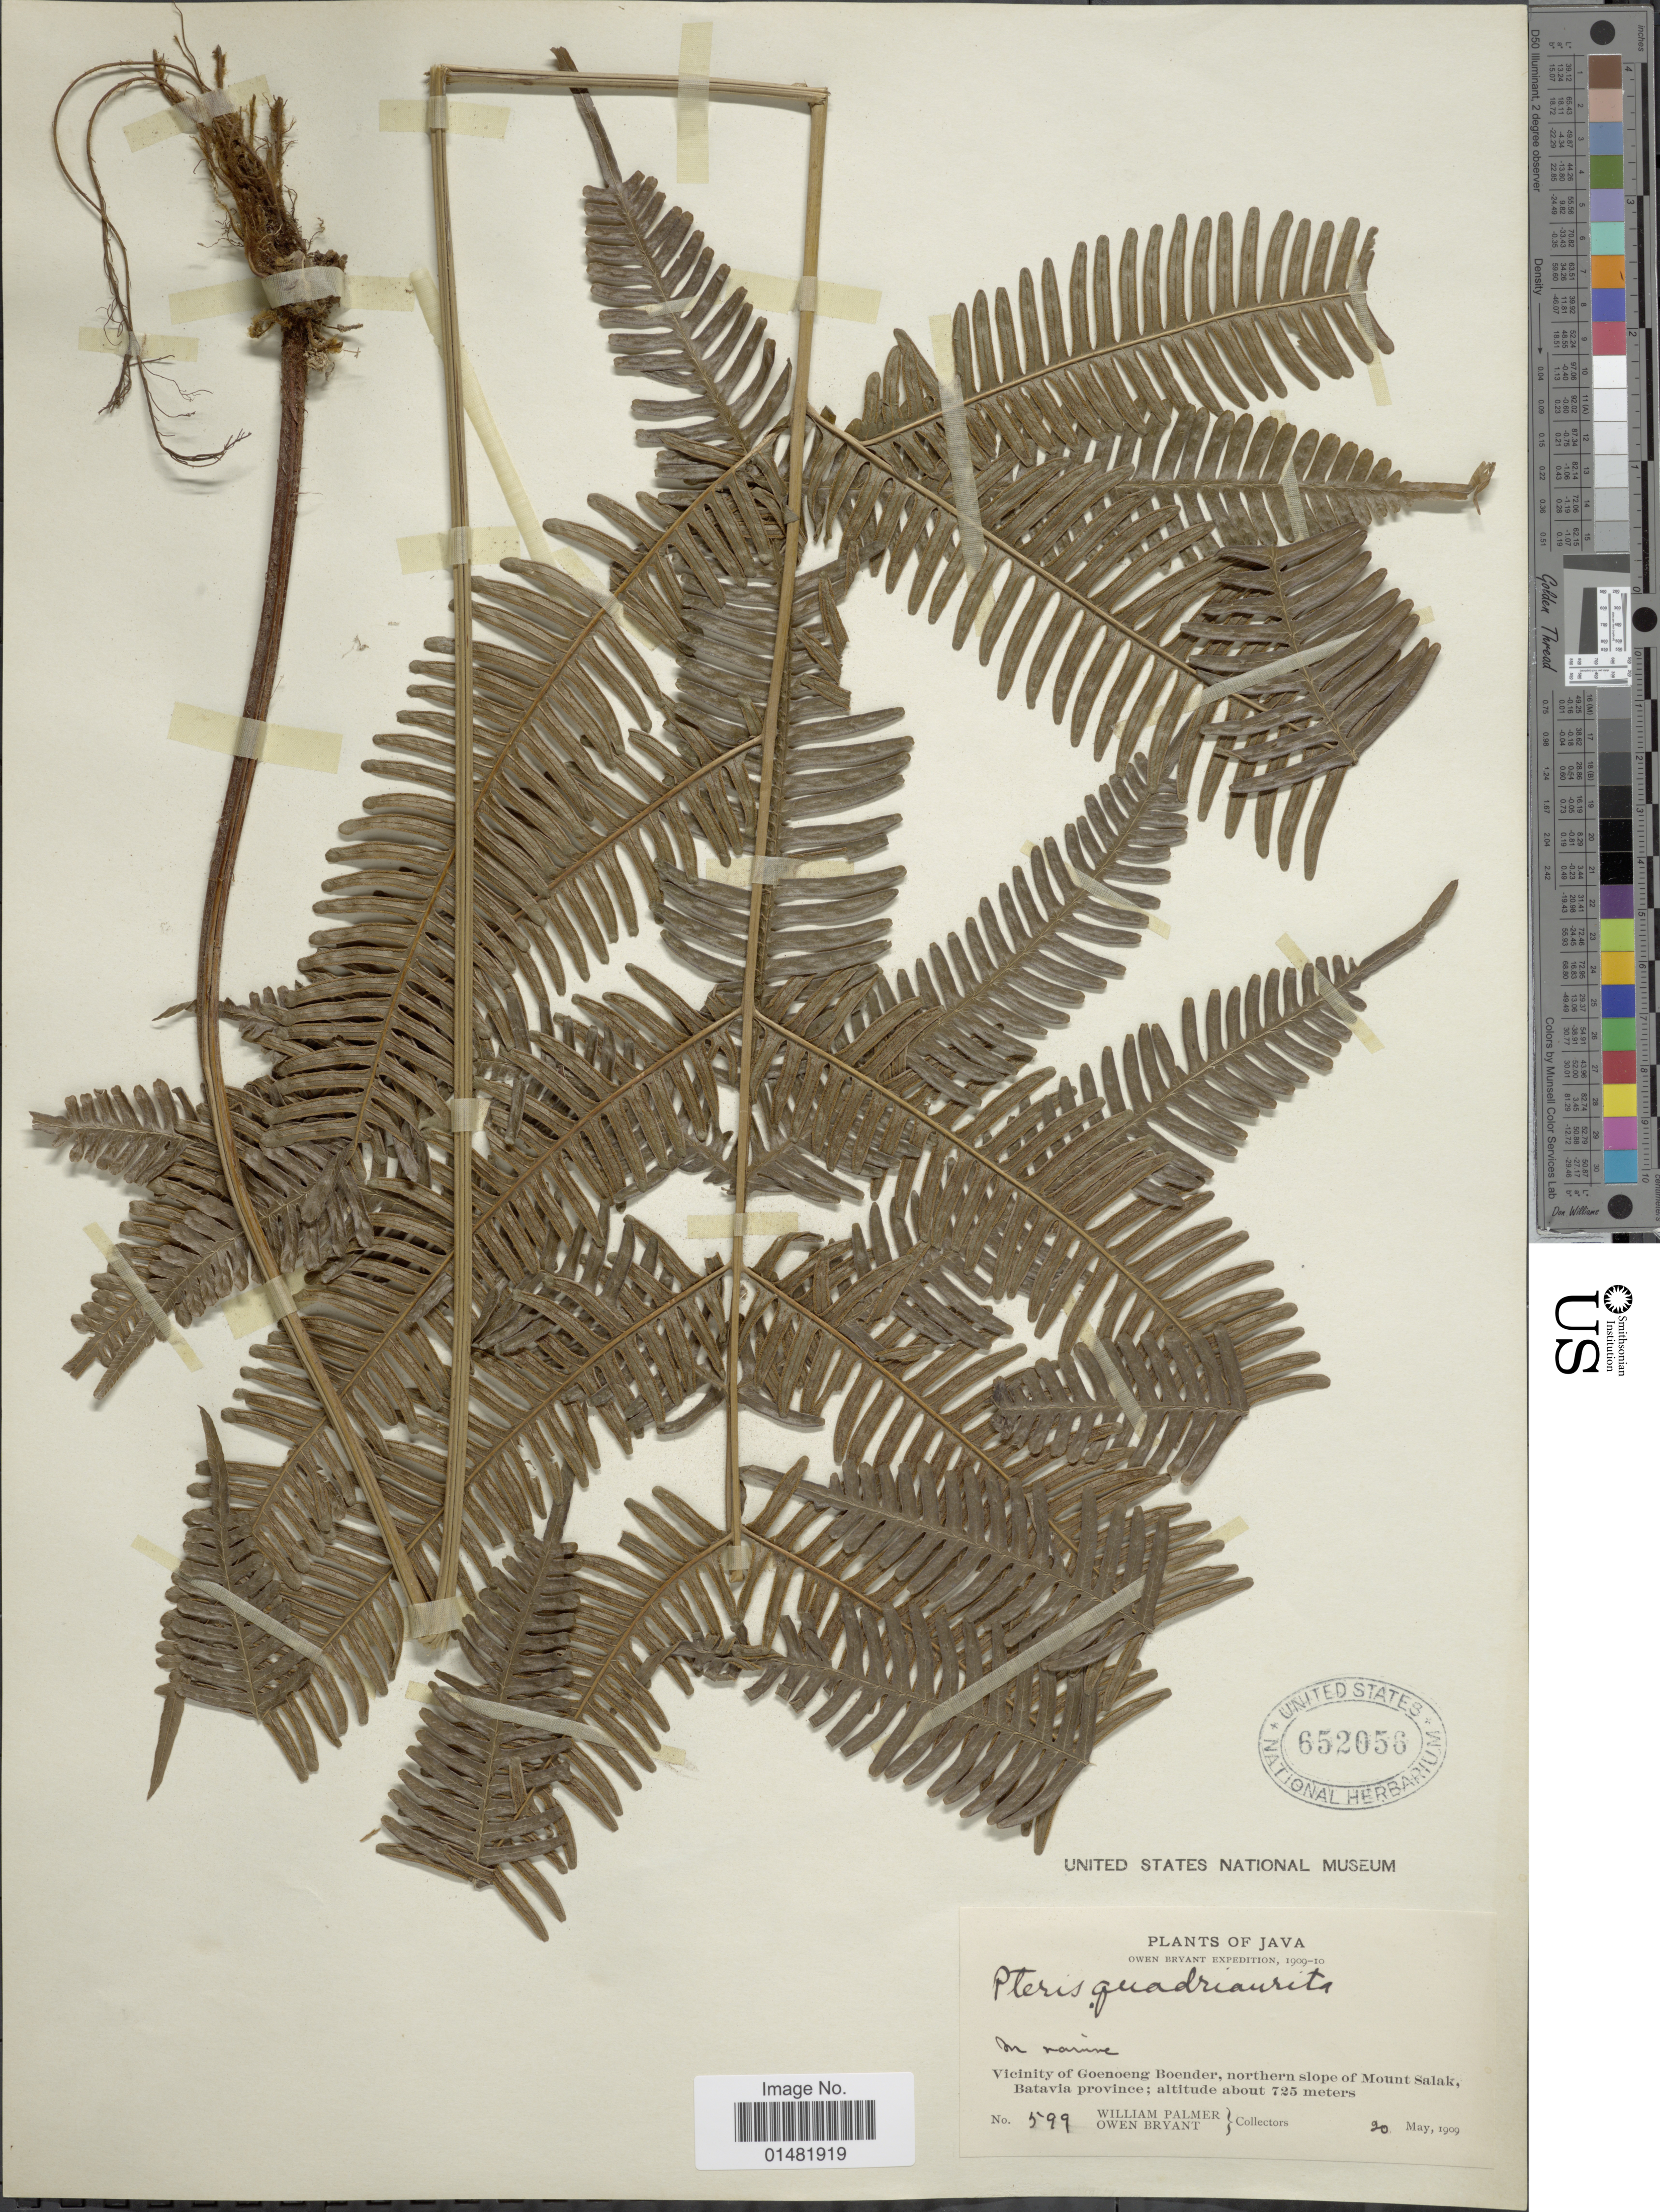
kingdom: Plantae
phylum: Tracheophyta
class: Polypodiopsida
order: Polypodiales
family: Pteridaceae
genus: Pteris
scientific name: Pteris quadriaurita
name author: Retz.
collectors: W. Palmer & O. Bryant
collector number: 599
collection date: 1909-05-20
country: Indonesia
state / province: Java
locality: Vicinity of Goenoeng Boender, northern slope of Mount Salak, Batavia province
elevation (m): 725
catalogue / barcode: US 652056